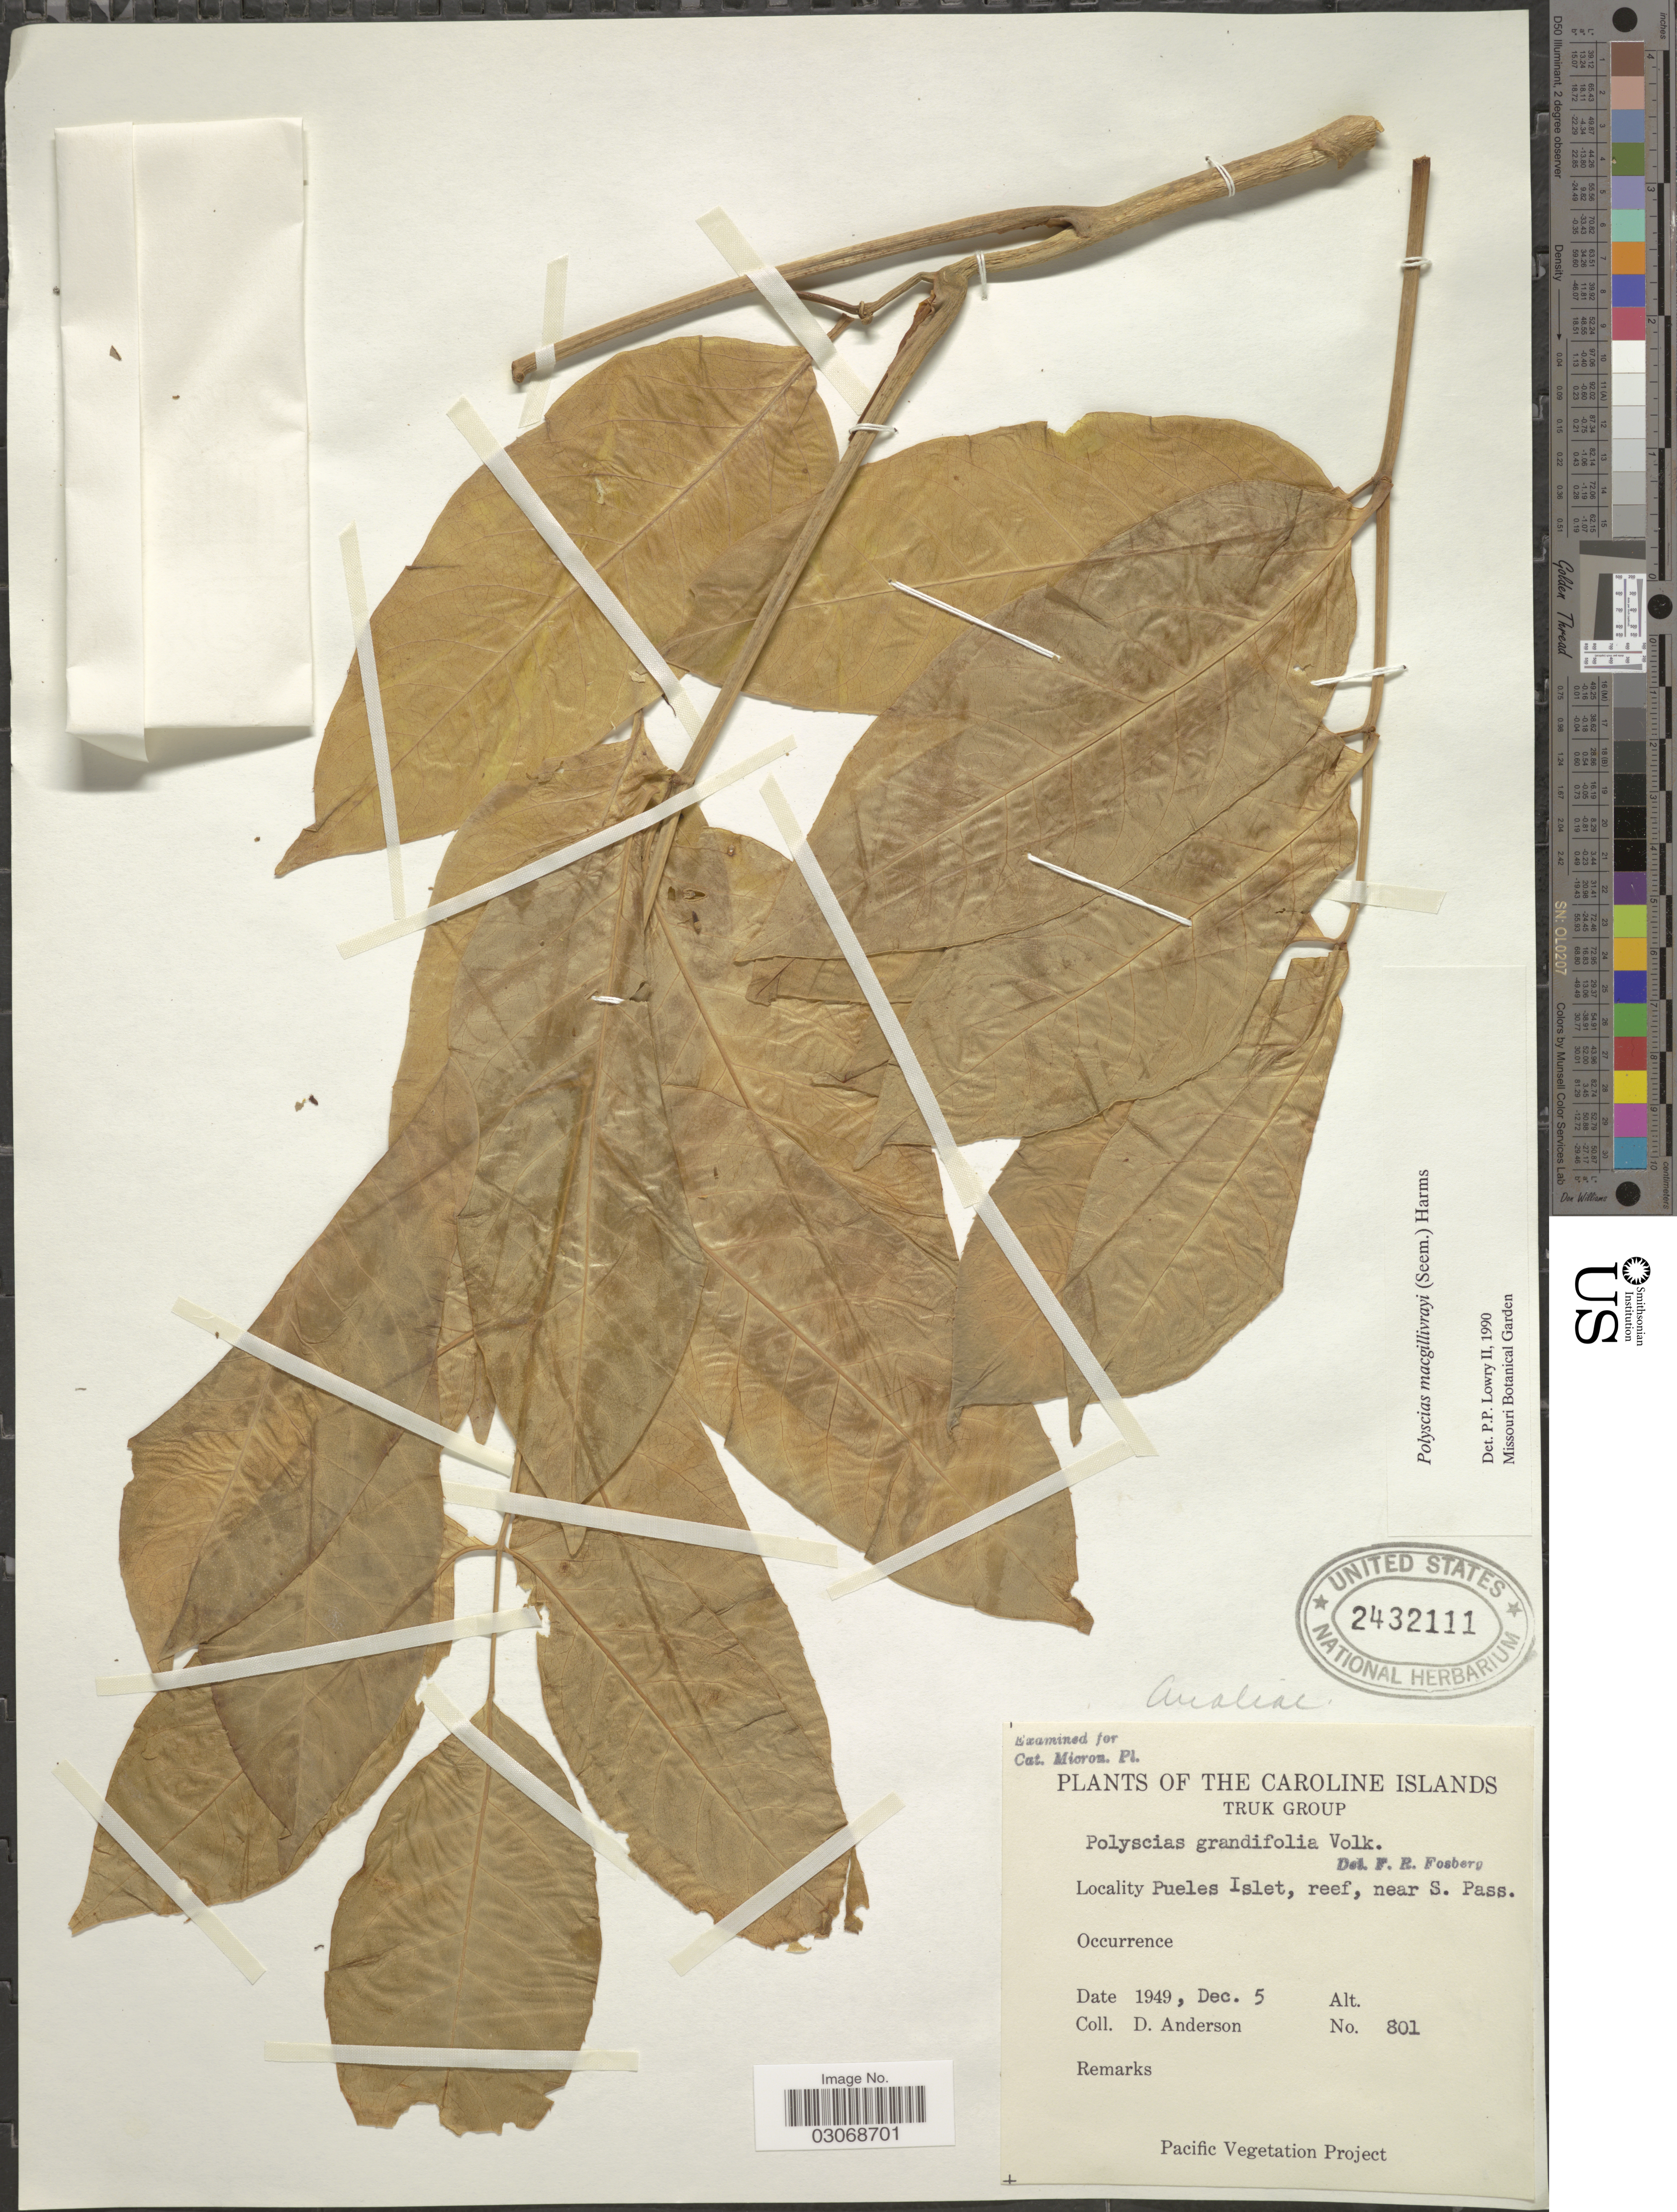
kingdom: Plantae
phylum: Tracheophyta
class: Magnoliopsida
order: Apiales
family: Araliaceae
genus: Polyscias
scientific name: Polyscias macgillivrayi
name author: Harms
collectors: D. Anderson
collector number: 801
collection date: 1949-12-05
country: Micronesia, Federated States of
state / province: Truk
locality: The Caroline Islands, Truk Group, Pueles Islet, reef, near S. Pass.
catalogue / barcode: US 2432111